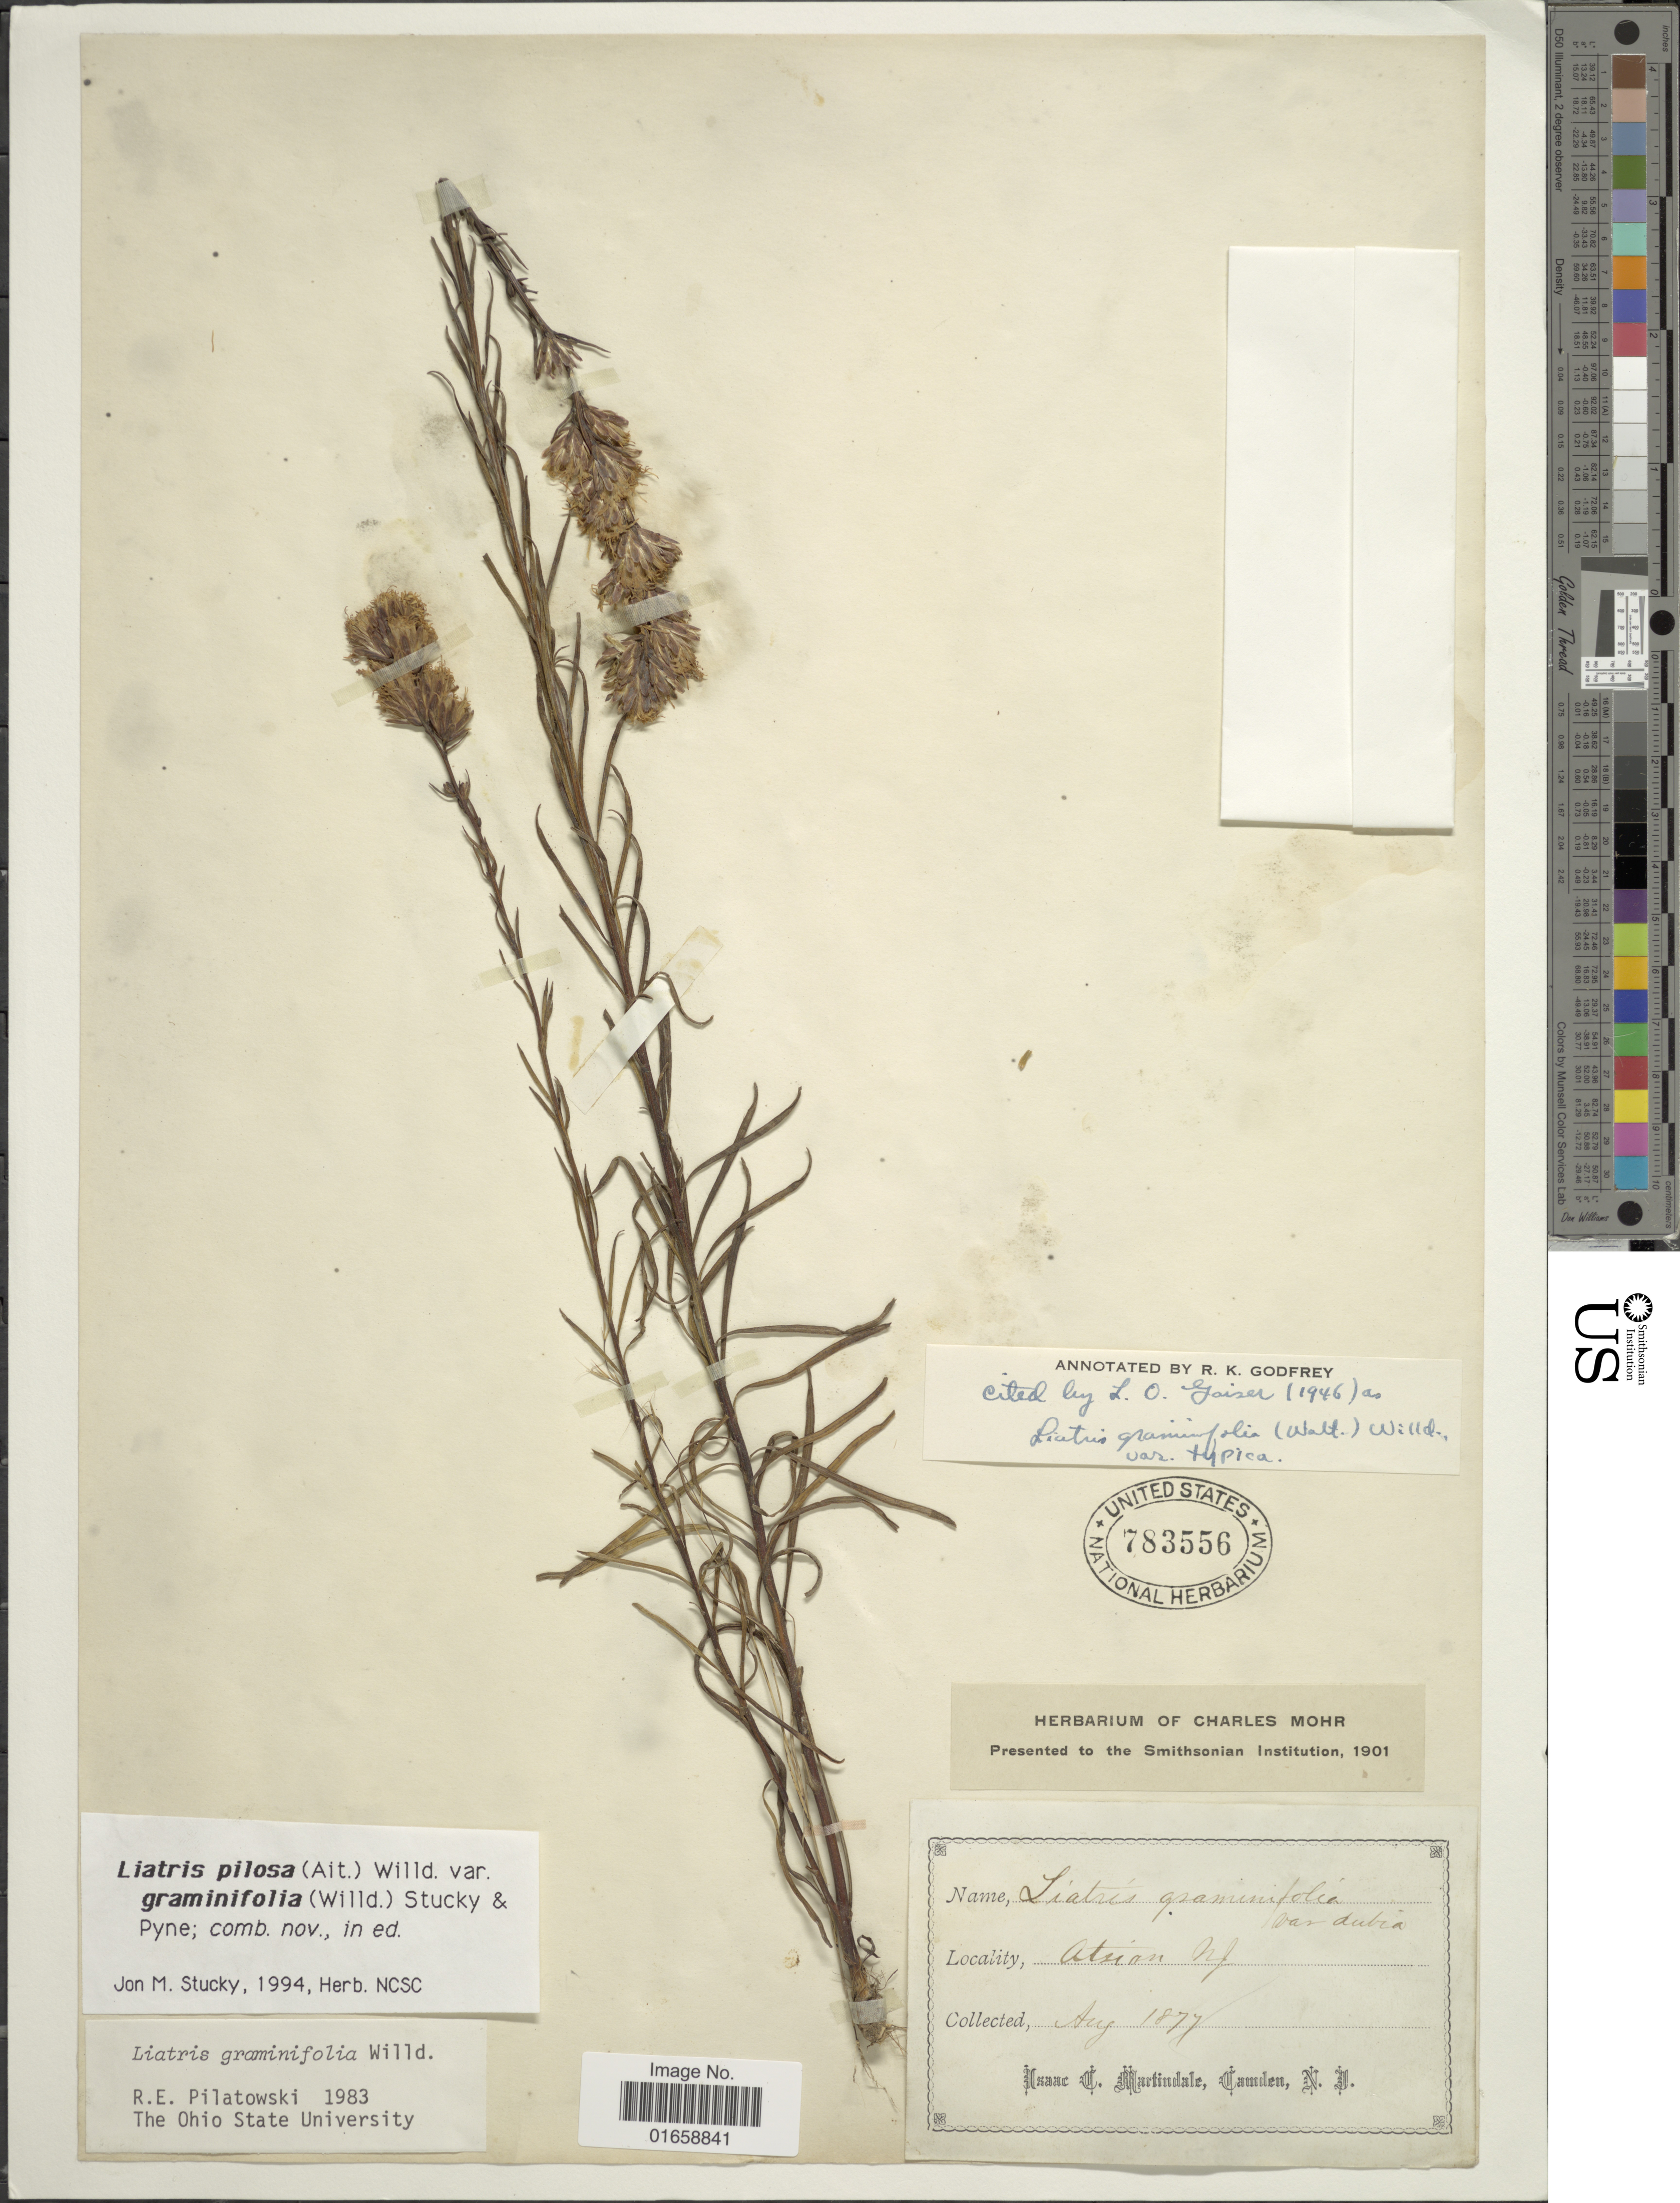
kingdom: Plantae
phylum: Tracheophyta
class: Magnoliopsida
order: Asterales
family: Asteraceae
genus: Liatris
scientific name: Liatris pilosa var. graminifolia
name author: Willd.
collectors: I. C. Martindale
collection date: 1877-08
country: United States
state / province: New Jersey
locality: Atsion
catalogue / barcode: US 783556